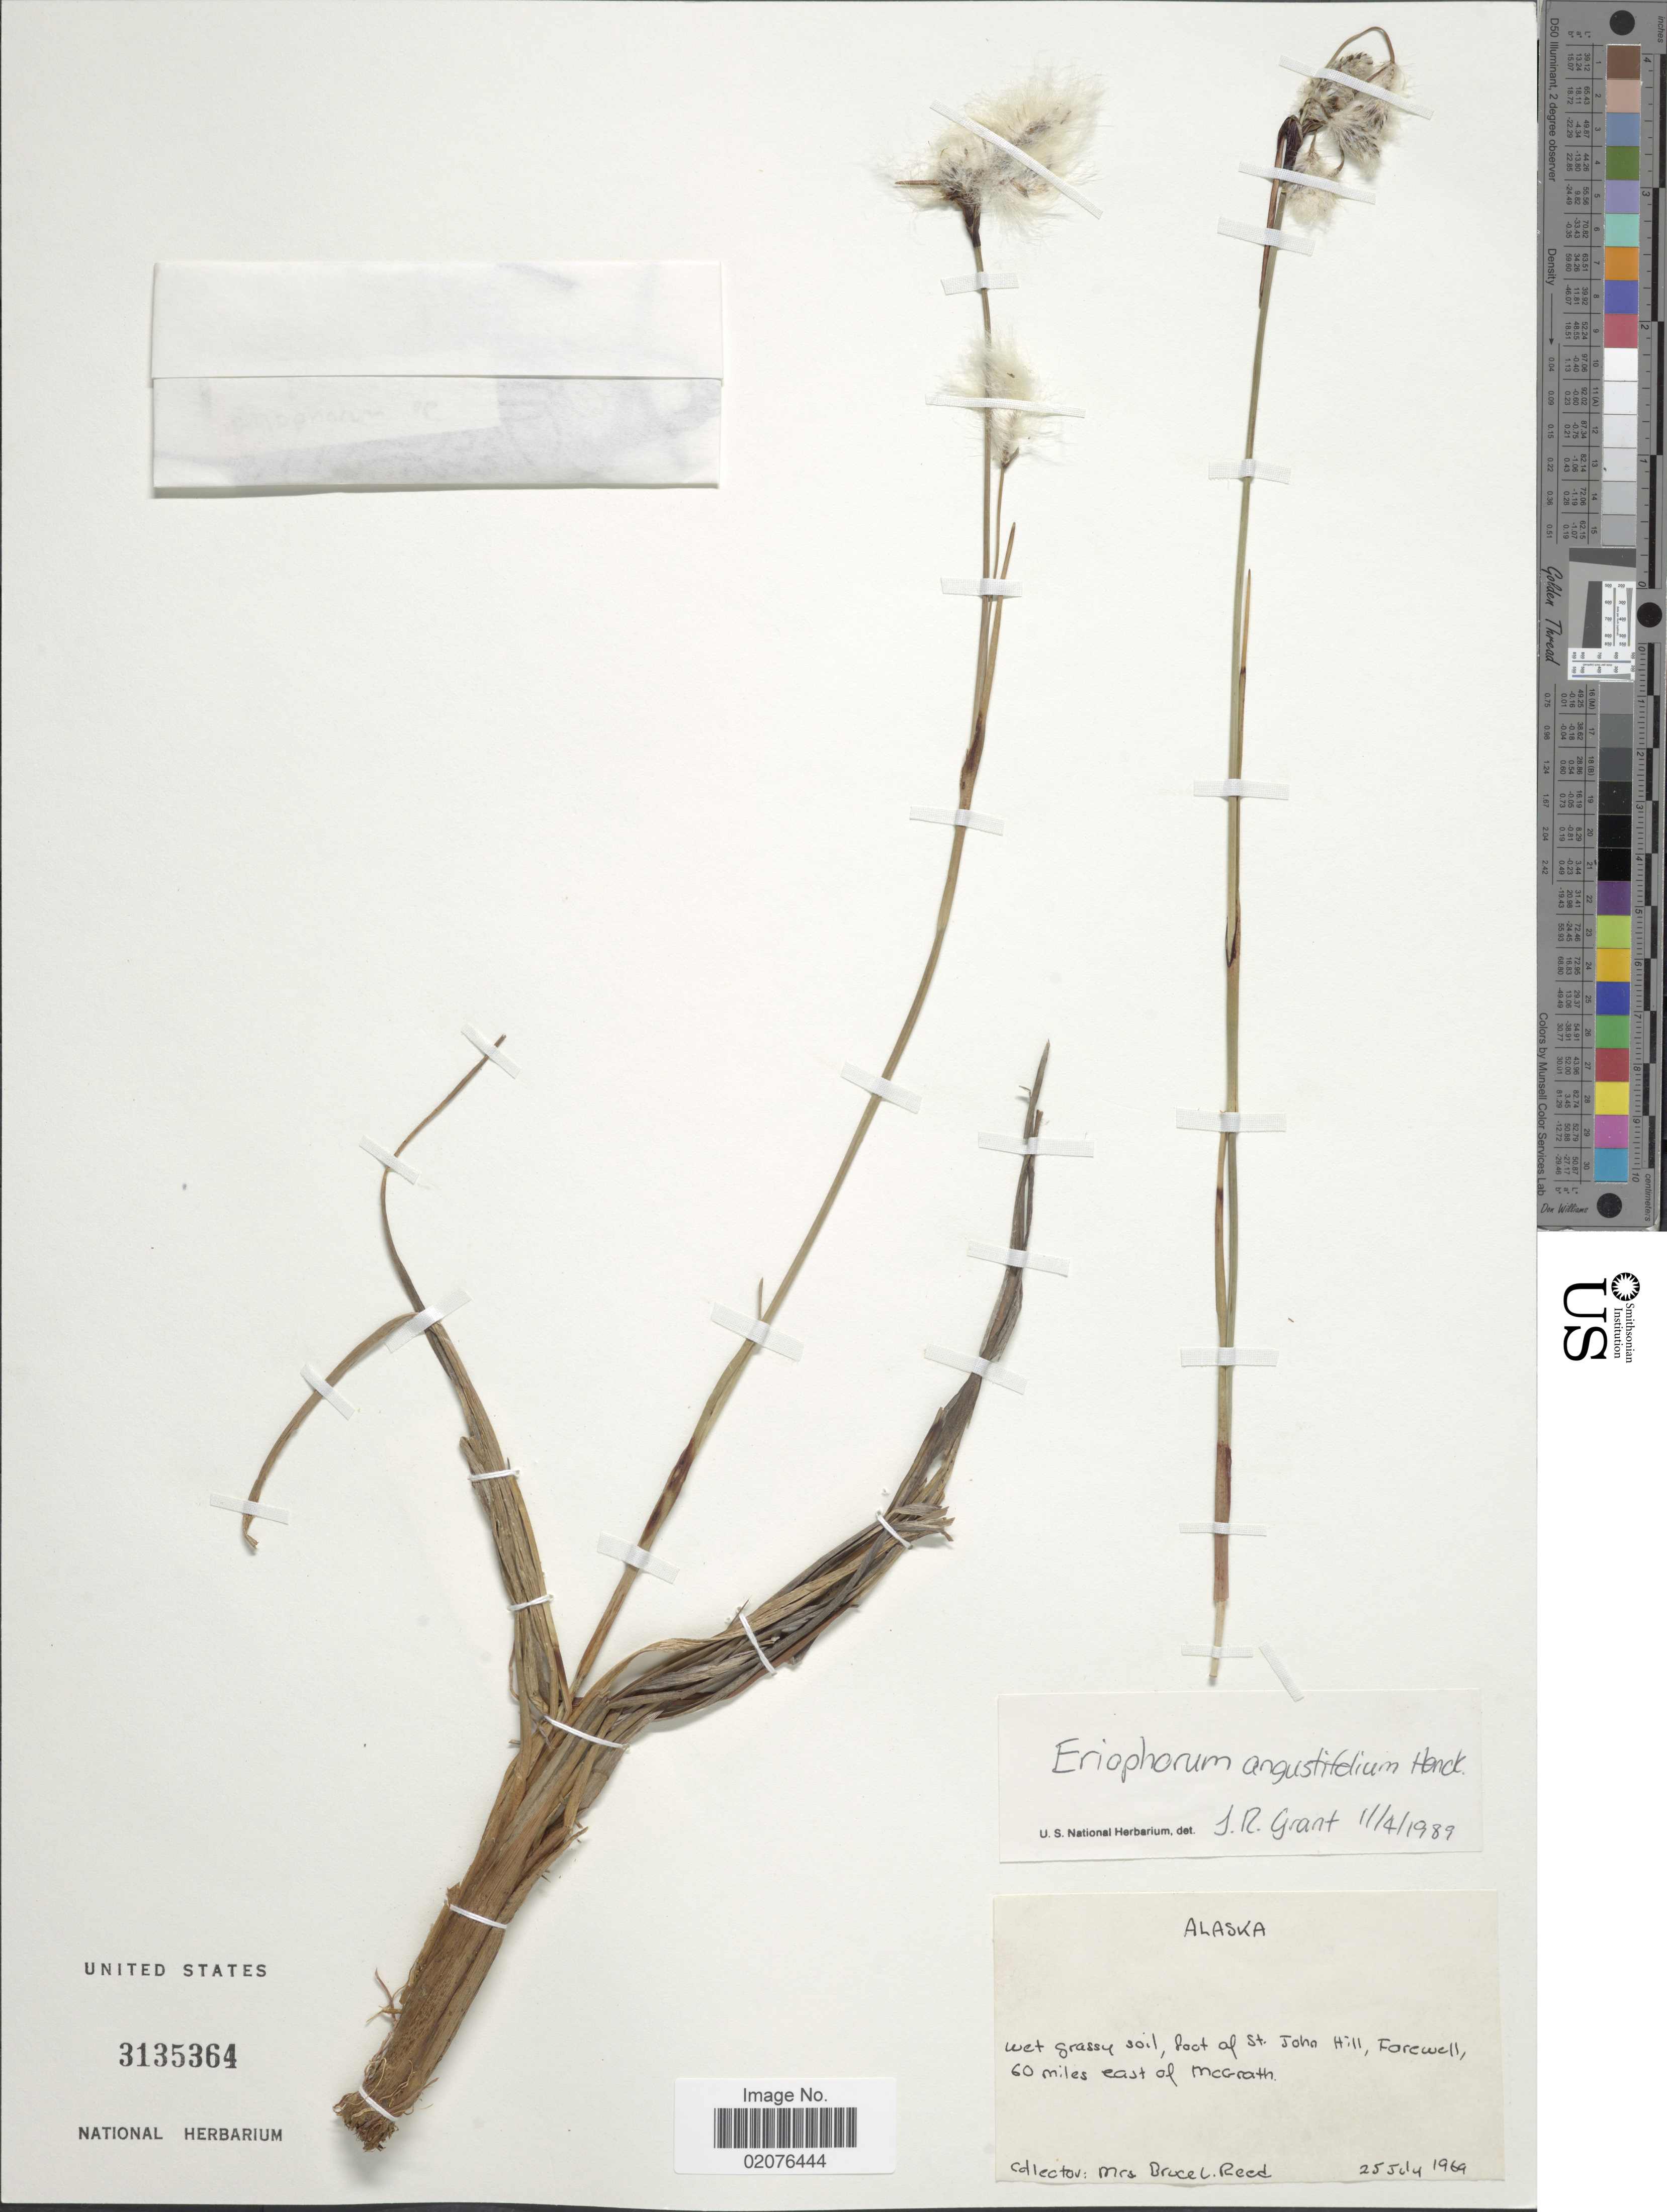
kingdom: Plantae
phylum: Tracheophyta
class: Liliopsida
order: Poales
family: Cyperaceae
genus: Eriophorum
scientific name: Eriophorum angustifolium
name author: Honck.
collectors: B. Reed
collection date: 1969-07-25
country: United States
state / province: Alaska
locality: Foot of St. John Hill, Farewell, 60 miles east of McGrath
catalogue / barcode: US 3135364